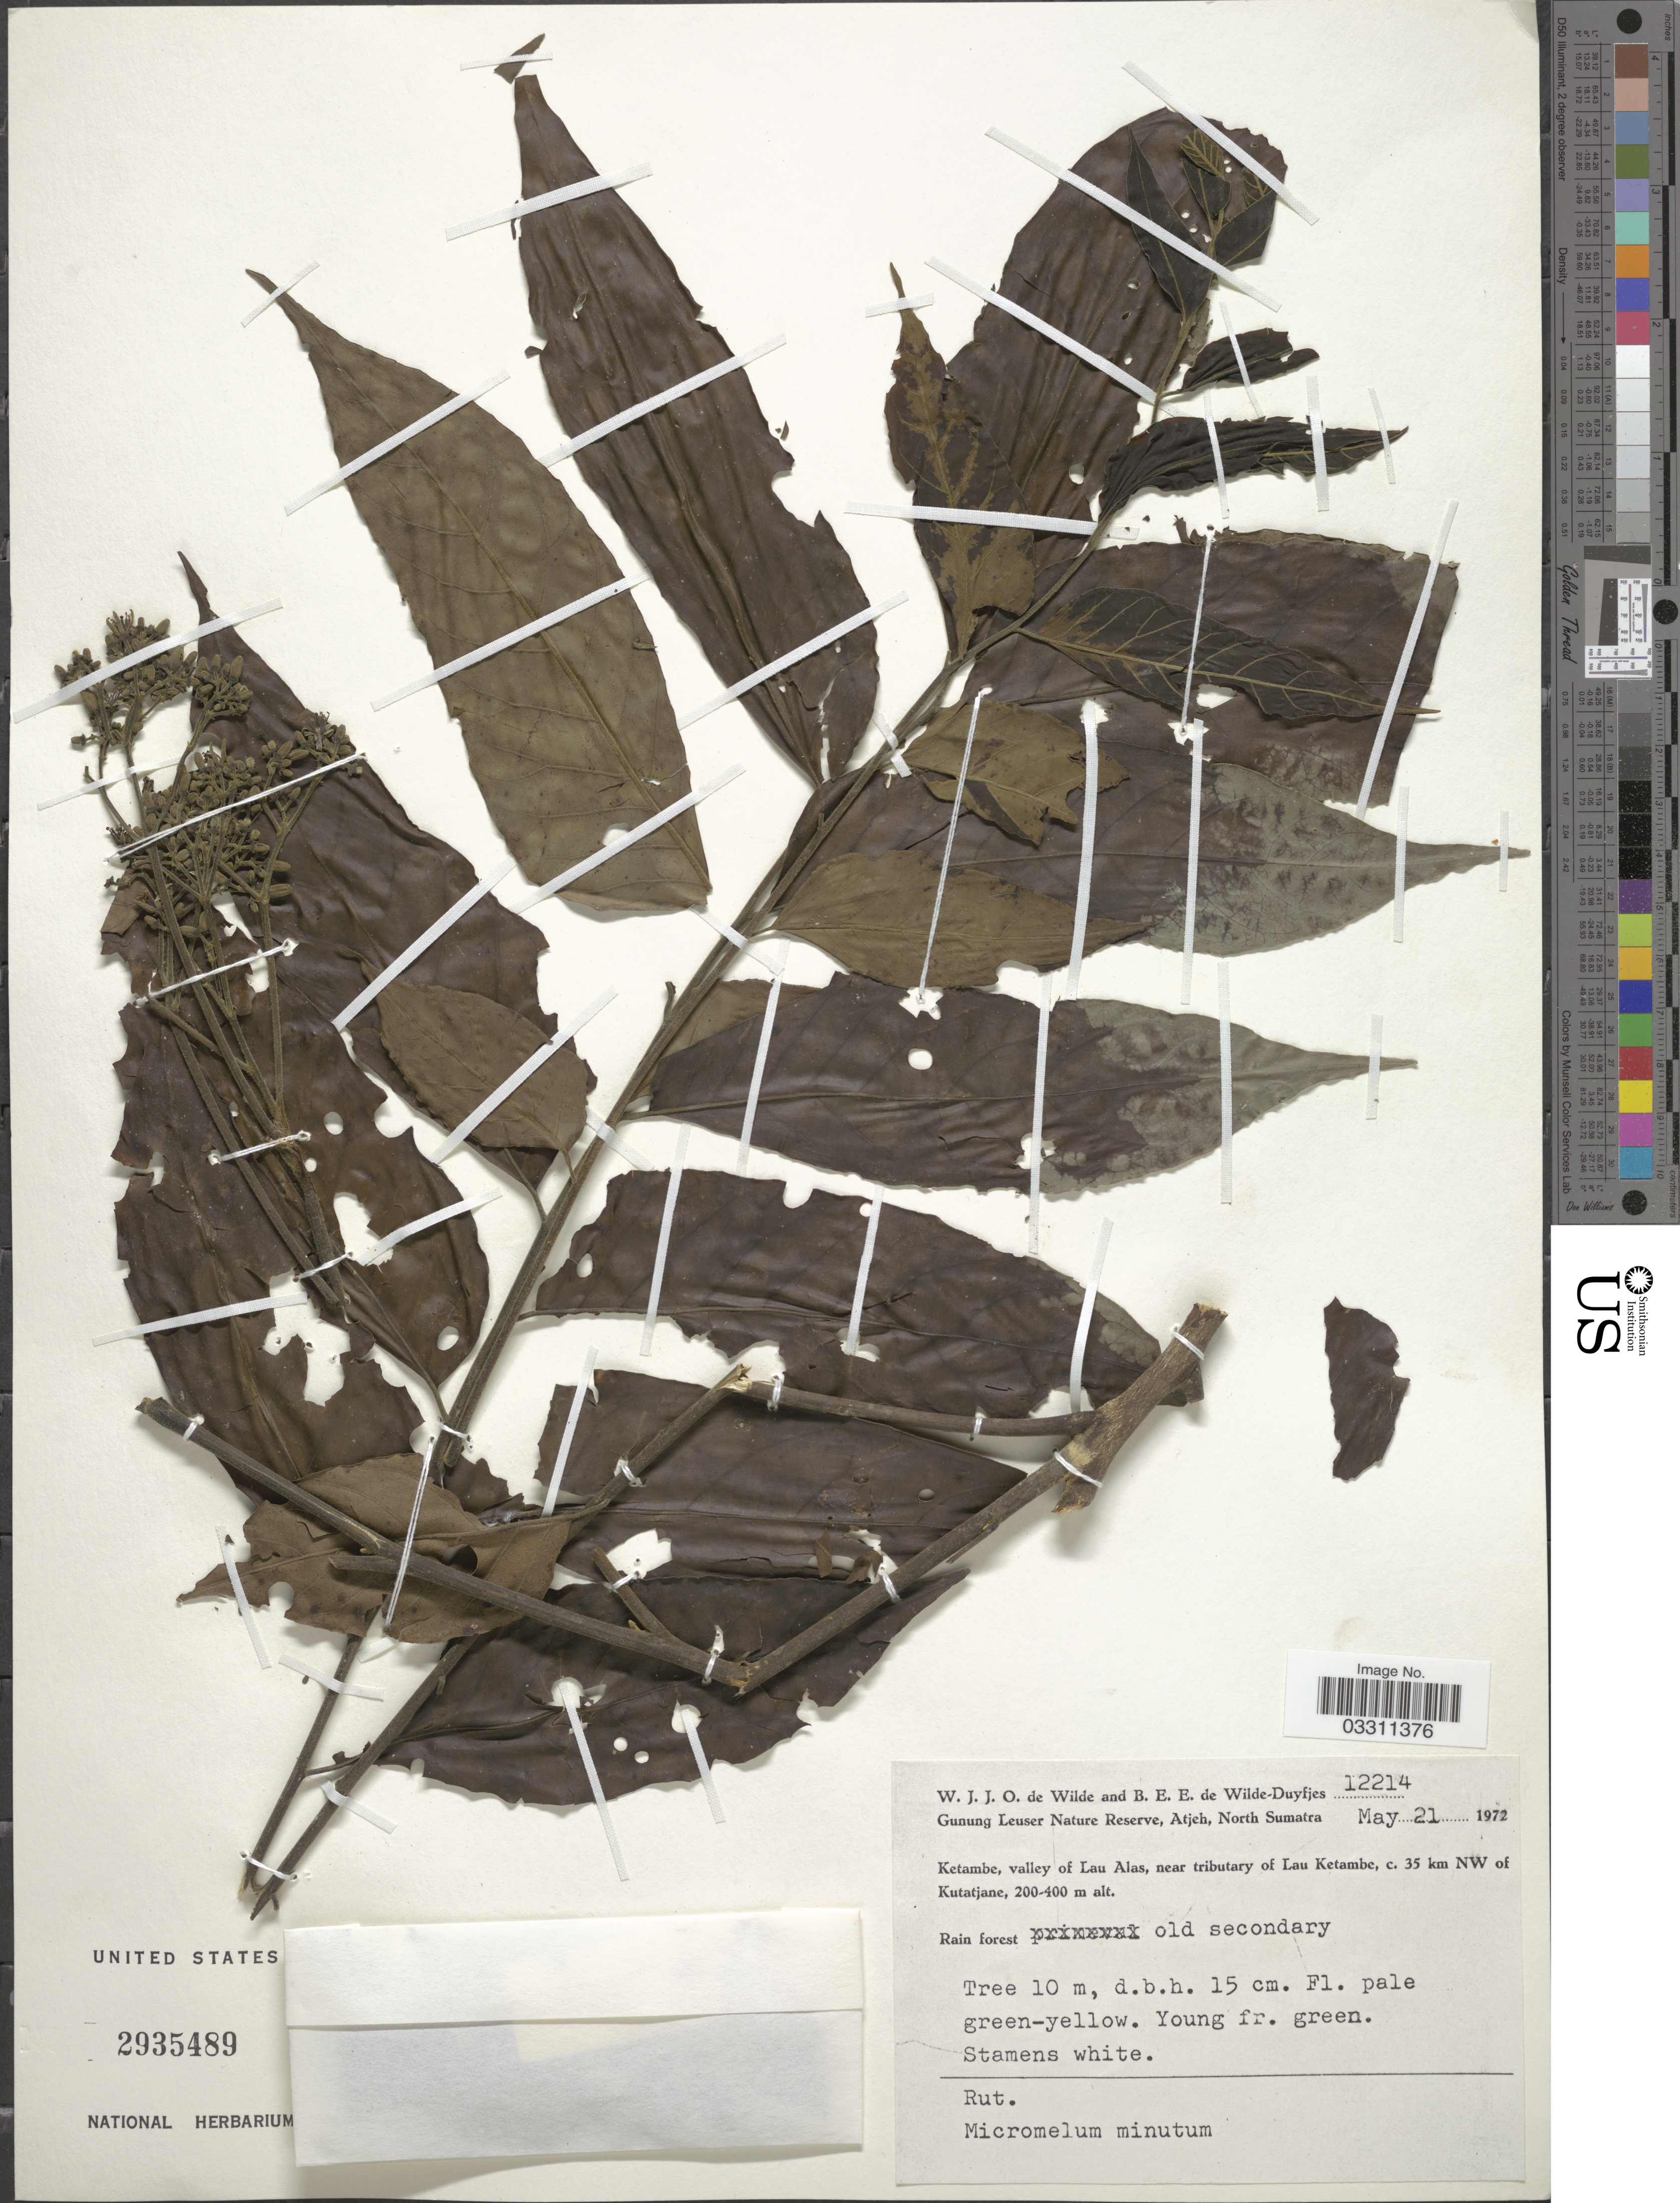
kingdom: Plantae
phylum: Tracheophyta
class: Magnoliopsida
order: Sapindales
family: Rutaceae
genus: Micromelum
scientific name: Micromelum minutum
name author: (G. Forst.) Wight & Arn.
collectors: W. J. de Wilde & B. E. de Wilde-Duyfjes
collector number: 12214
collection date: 1972-05-21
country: Indonesia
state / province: Sumatra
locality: Gunung Leuser Nature Reserve, Atjeh, North Sumatra. Ketambe, valley of Lau Alas, near tributary of Lau Ketambe, c. 35 km NW of Kutatjane.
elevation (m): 200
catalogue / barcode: US 2935489